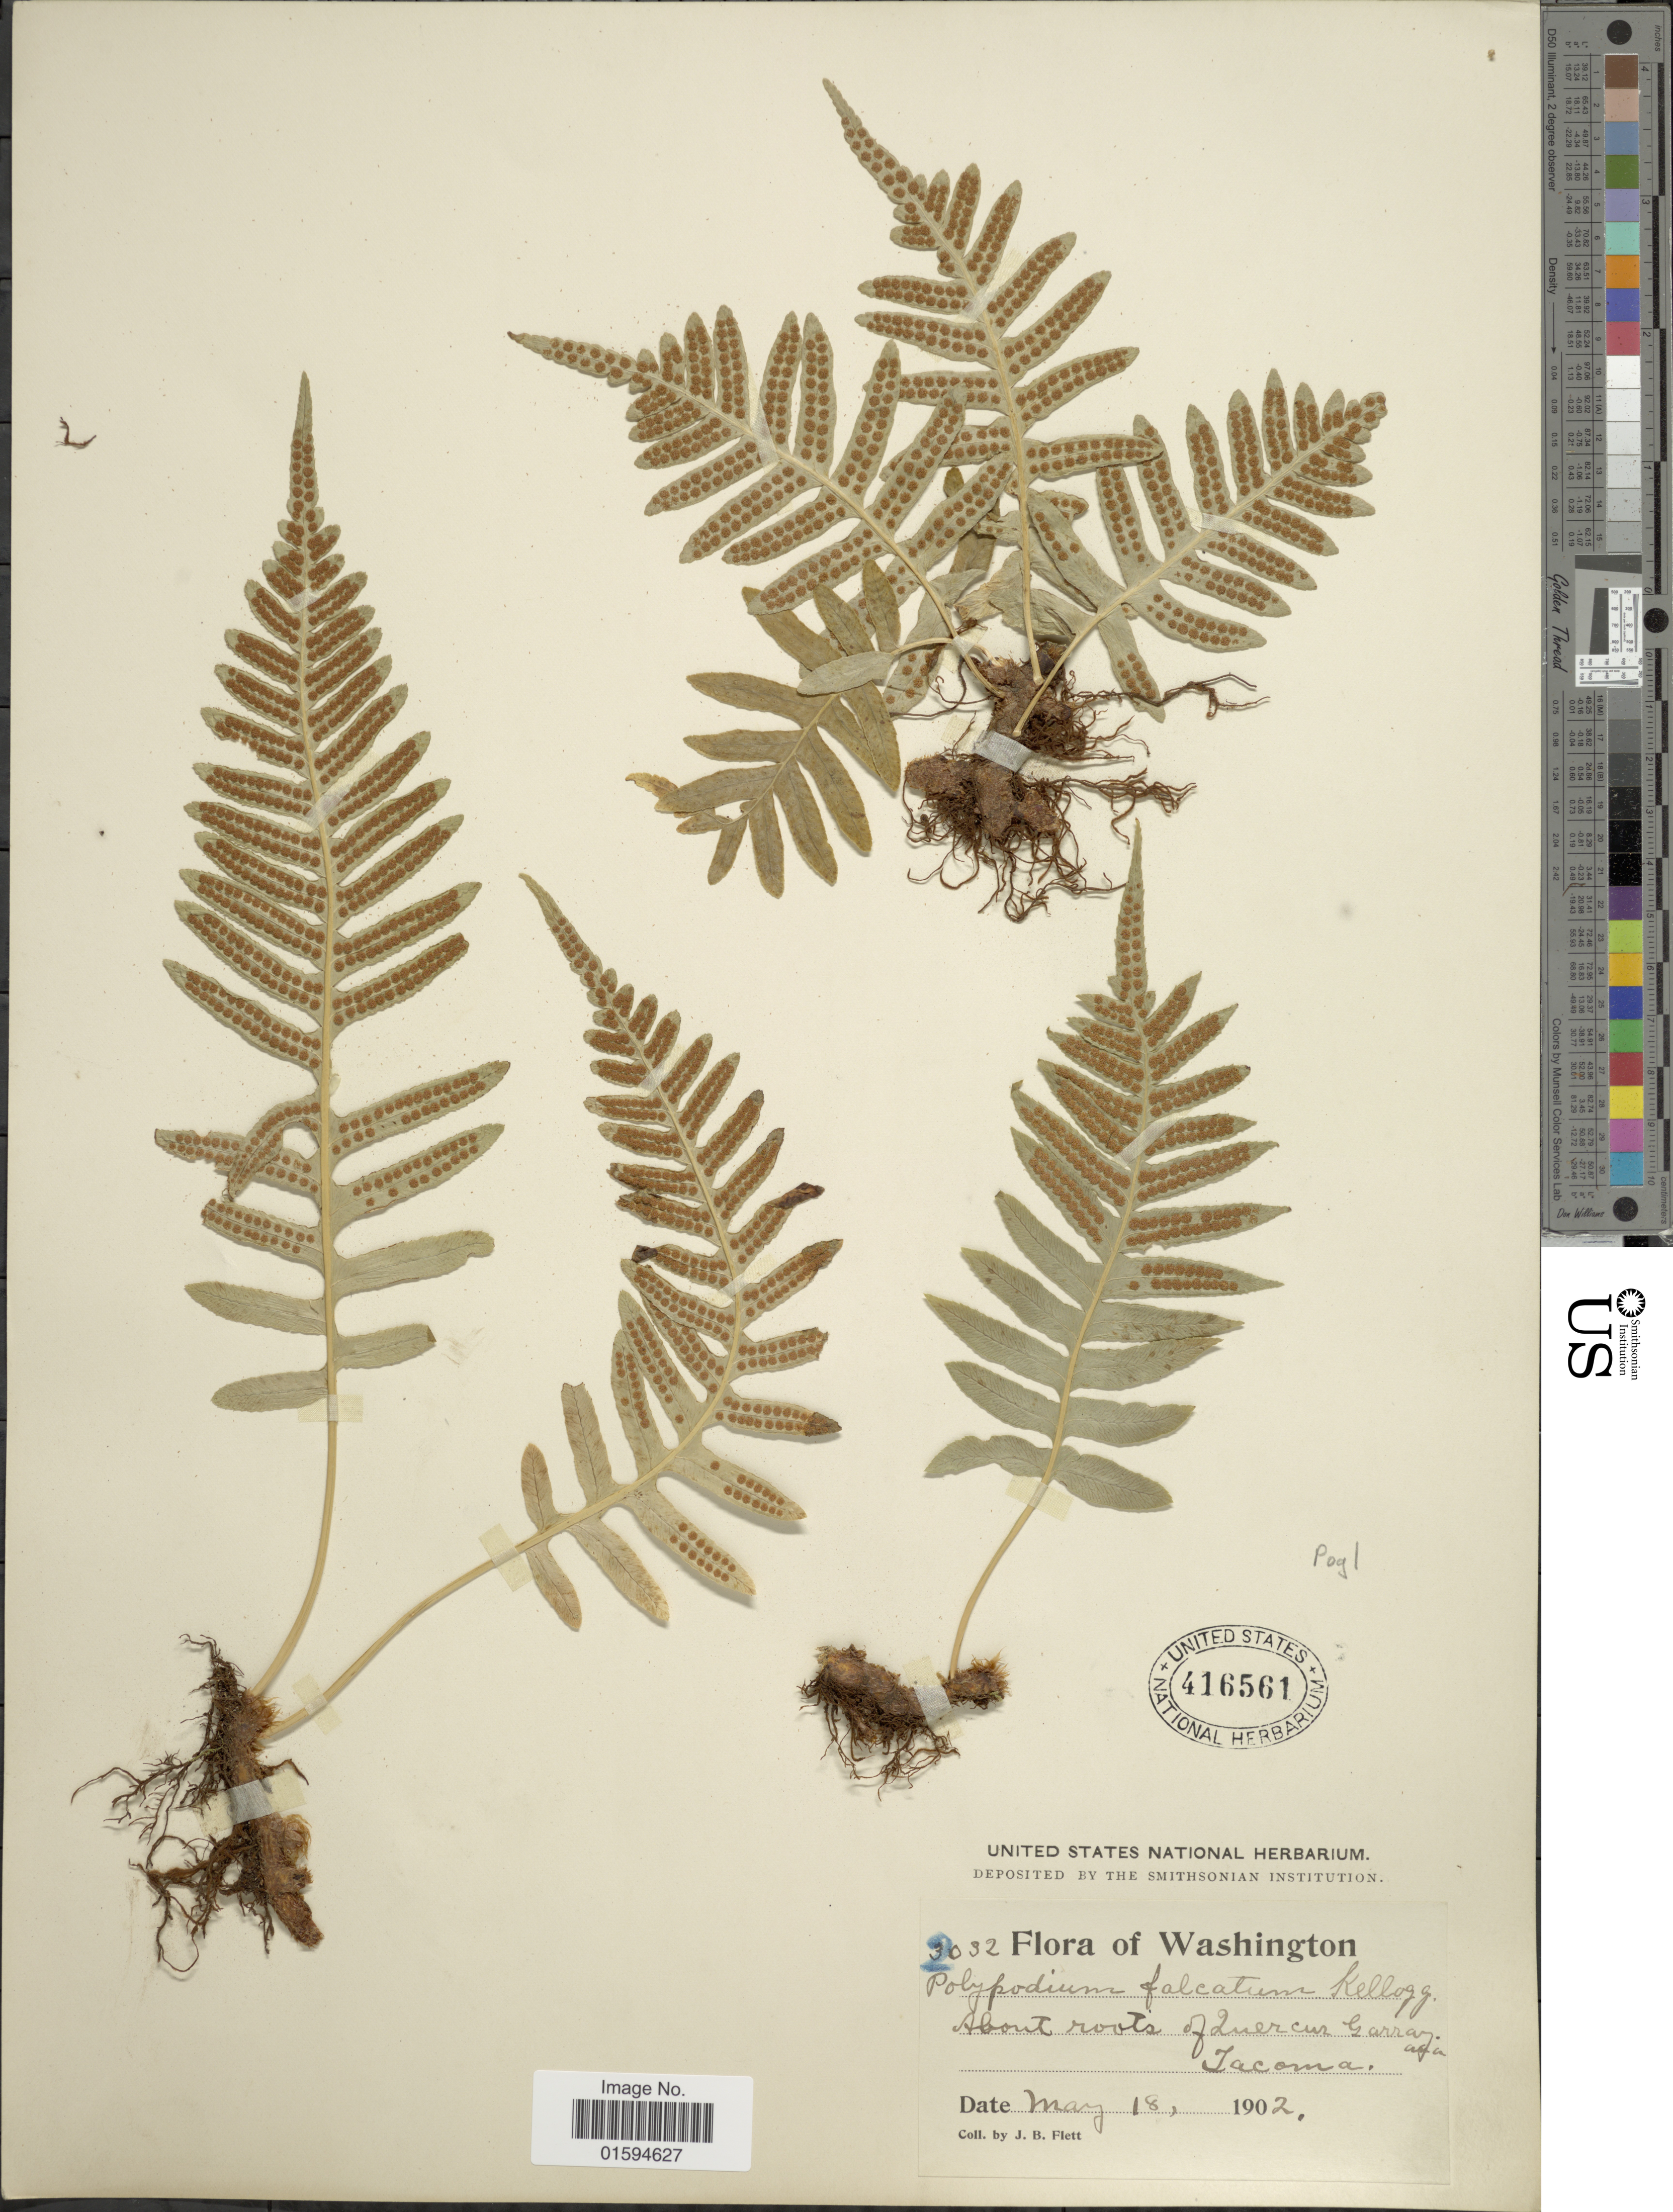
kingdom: Plantae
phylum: Tracheophyta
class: Polypodiopsida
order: Polypodiales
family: Polypodiaceae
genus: Polypodium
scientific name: Polypodium glycyrrhiza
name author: D.C. Eaton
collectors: J. Flett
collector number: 2032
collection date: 1902-05-18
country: United States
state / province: Washington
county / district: Pierce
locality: Tacoma.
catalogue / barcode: US 416561